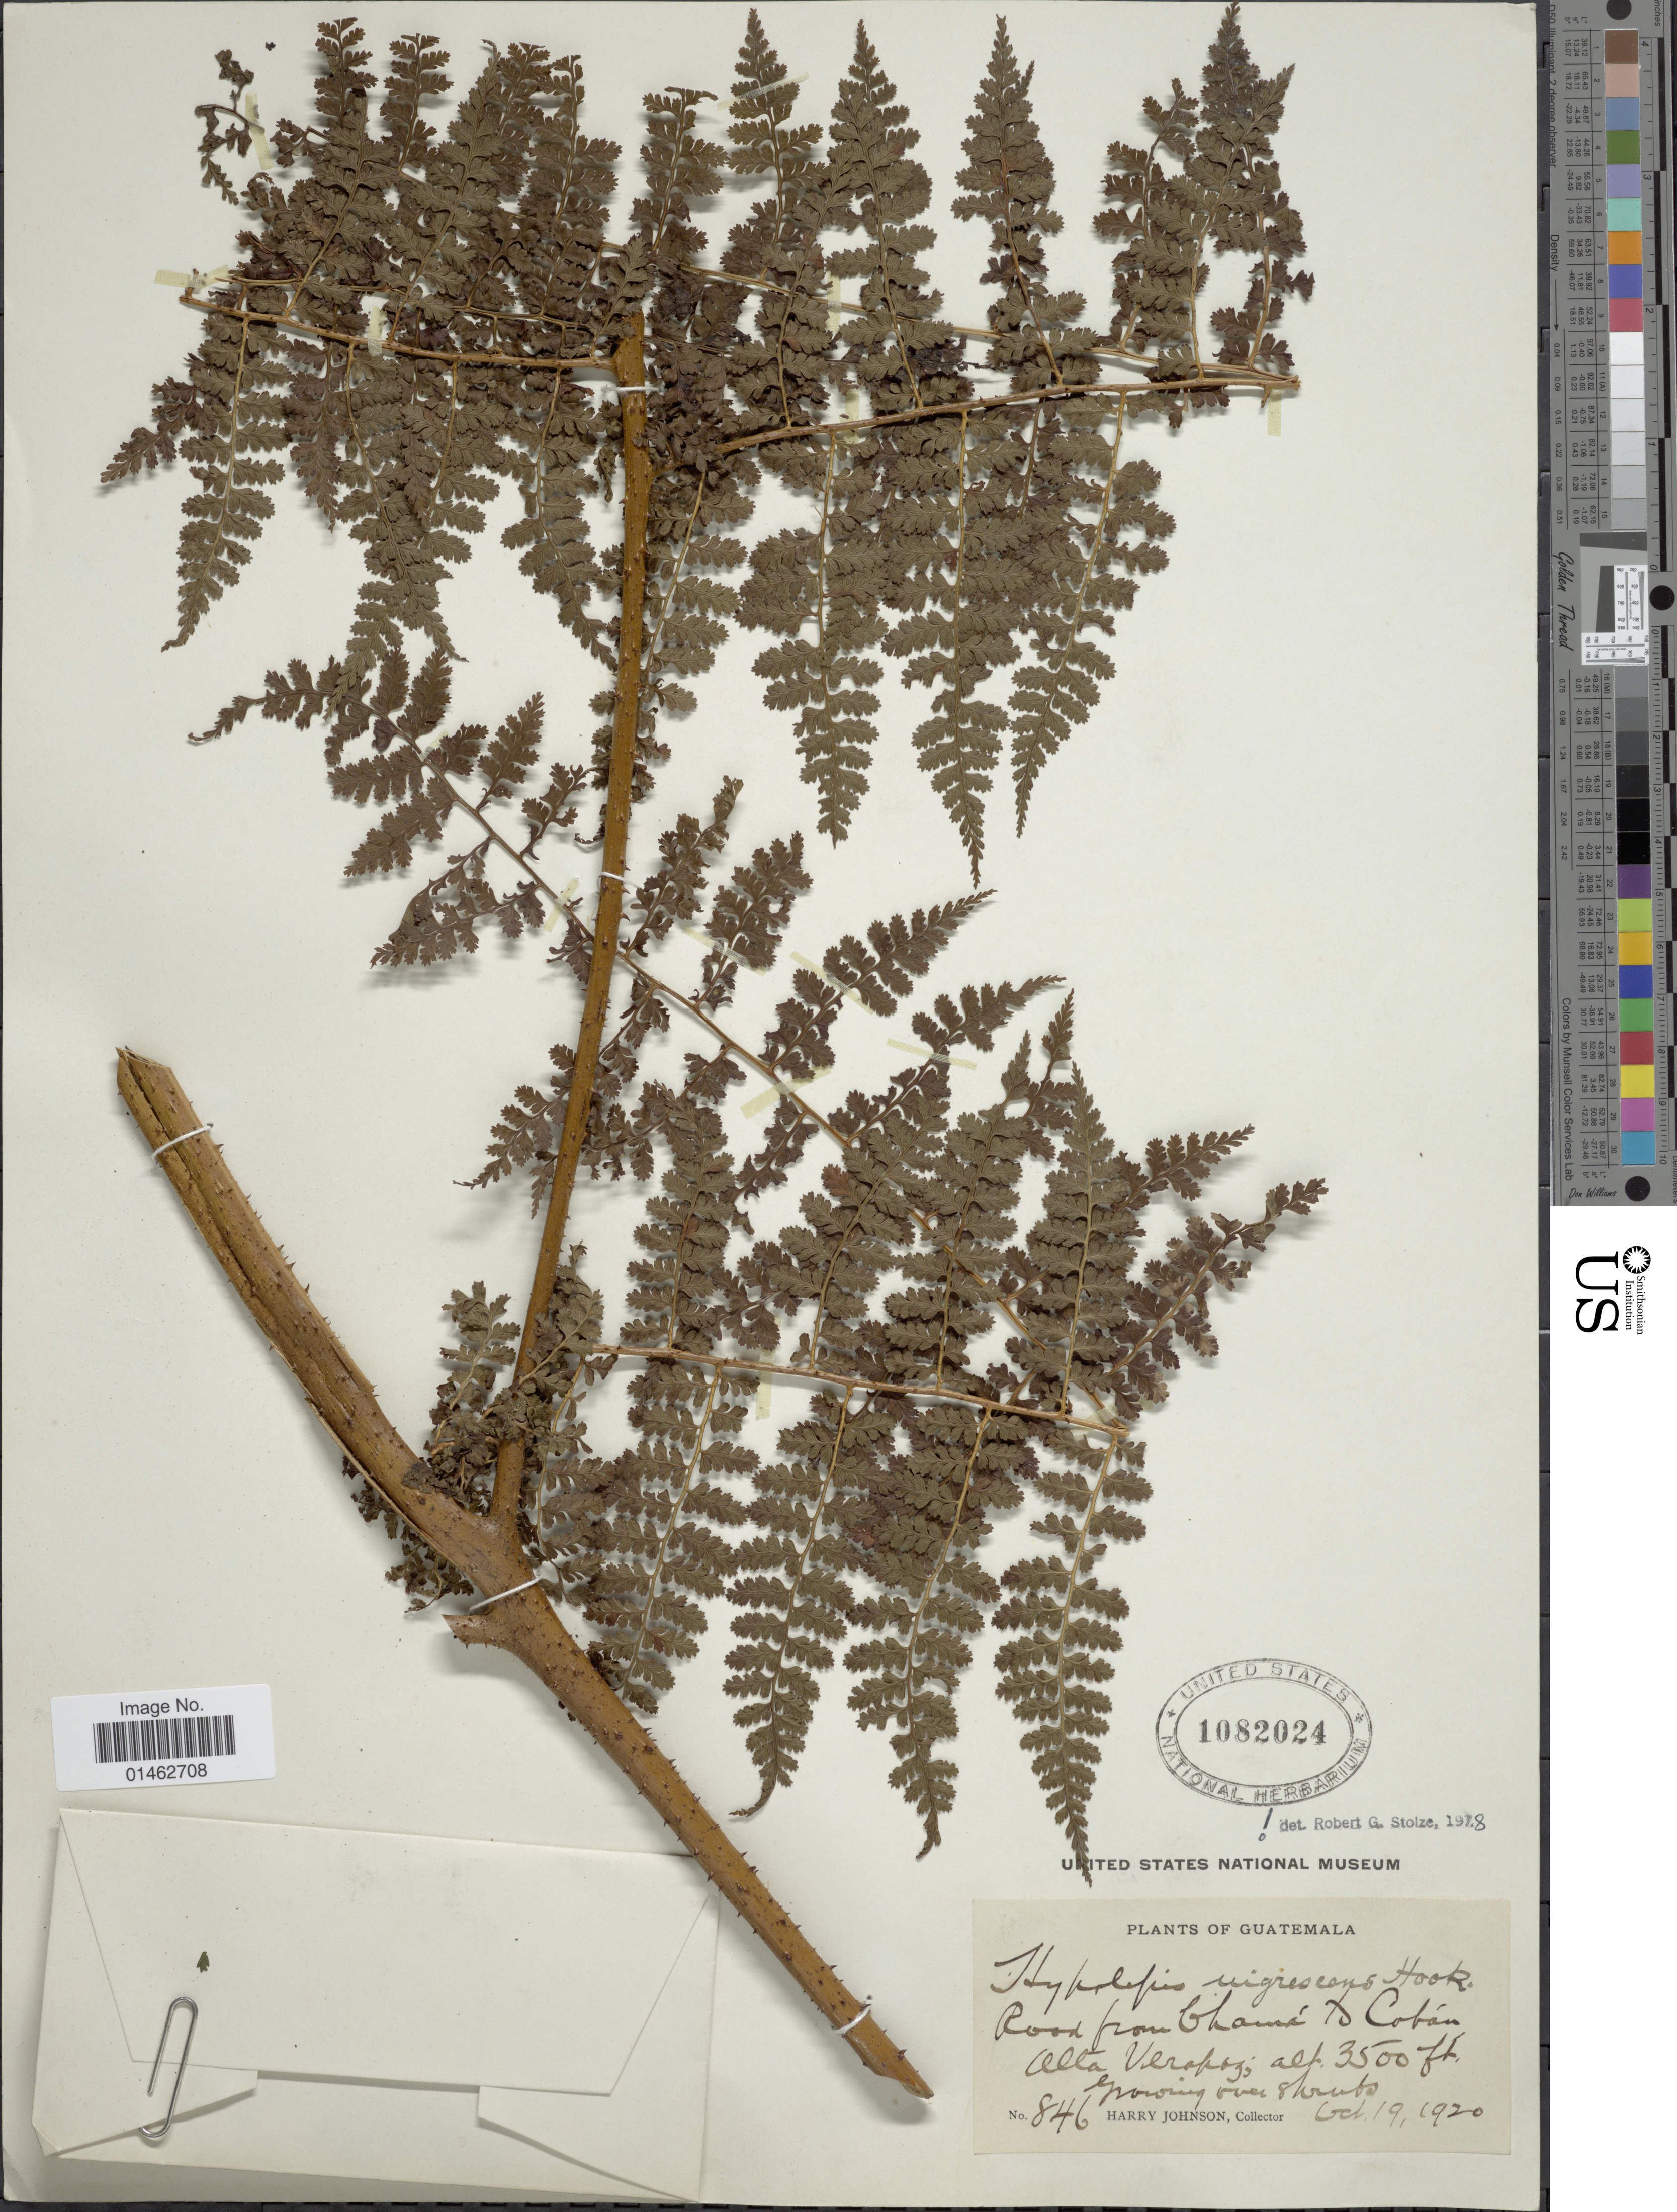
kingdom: Plantae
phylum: Tracheophyta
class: Polypodiopsida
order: Polypodiales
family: Dennstaedtiaceae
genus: Hypolepis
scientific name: Hypolepis nigrescens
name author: Hook.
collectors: H. Johnson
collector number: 846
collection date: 1920-10-19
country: Guatemala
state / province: Alta Verapaz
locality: Road from Ghamá to Coban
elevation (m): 1067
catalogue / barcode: US 1082024